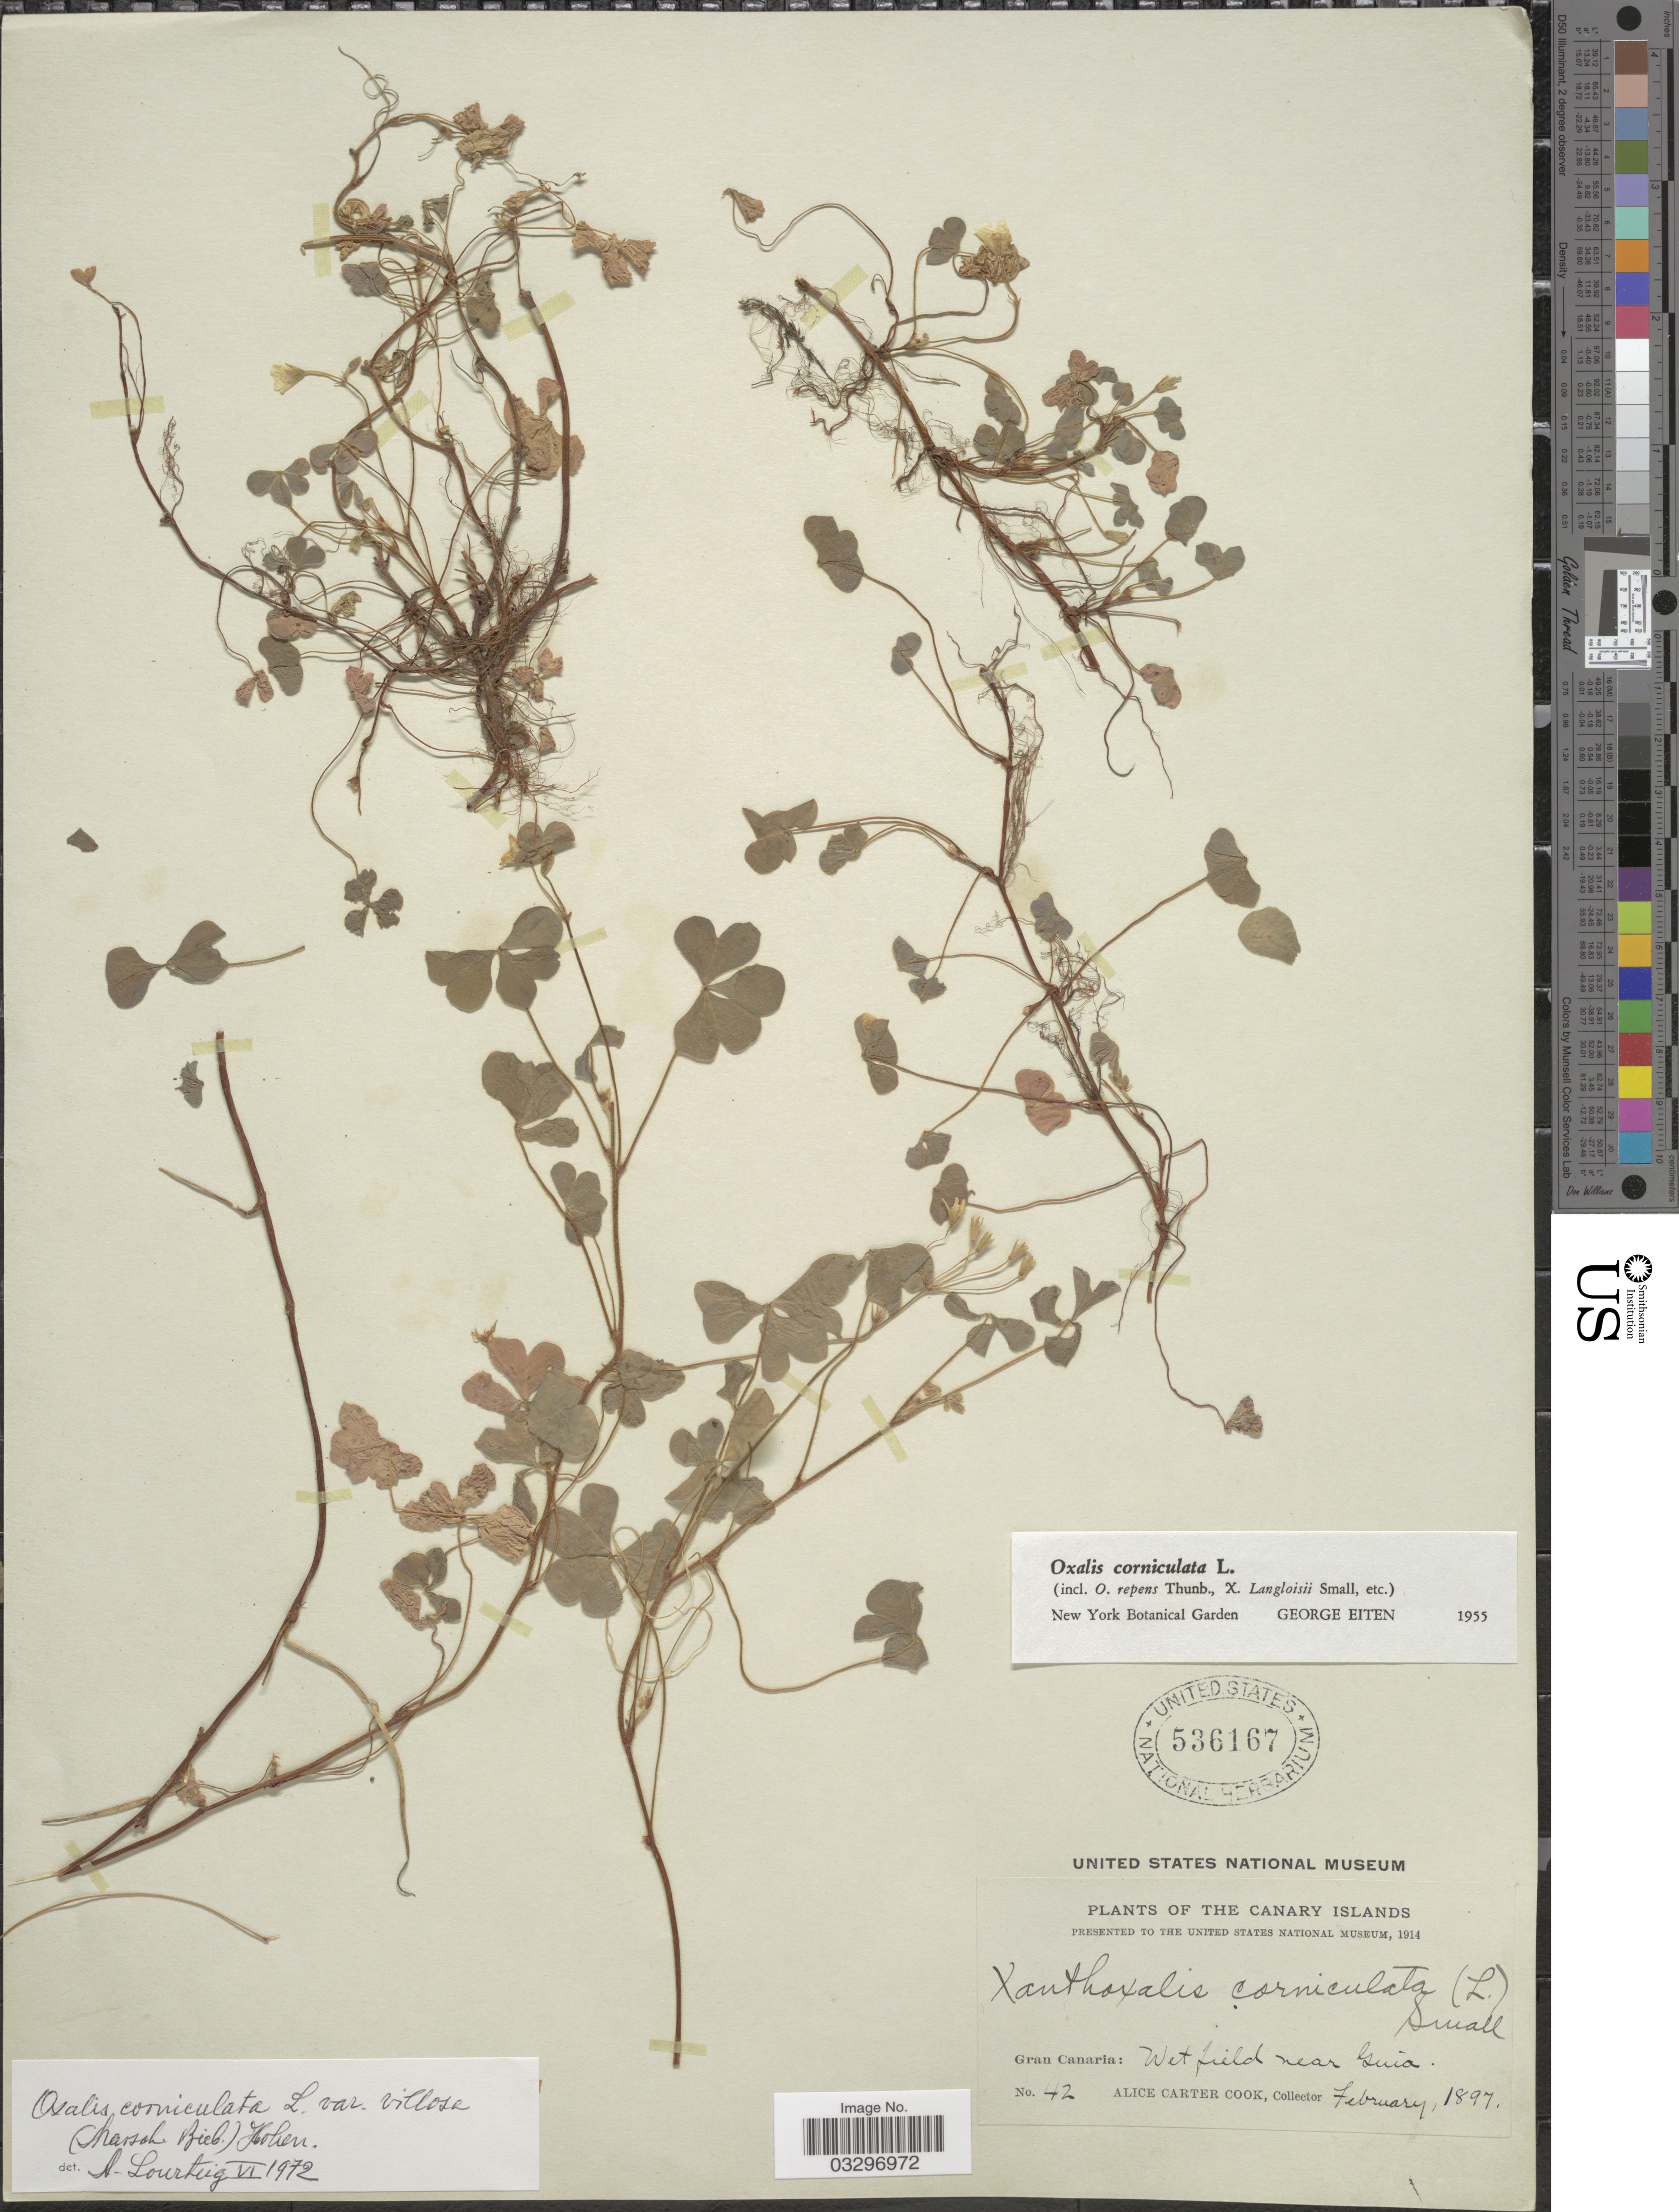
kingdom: Plantae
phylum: Tracheophyta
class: Magnoliopsida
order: Oxalidales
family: Oxalidaceae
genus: Oxalis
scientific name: Oxalis corniculata var. villosa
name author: (M. Bieb.) Hohen.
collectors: Alice C. Cook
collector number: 42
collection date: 1897-02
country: Spain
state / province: Canarias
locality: Canary Islands. Gran Canaria: Wet field near Guia.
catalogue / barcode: US 536167